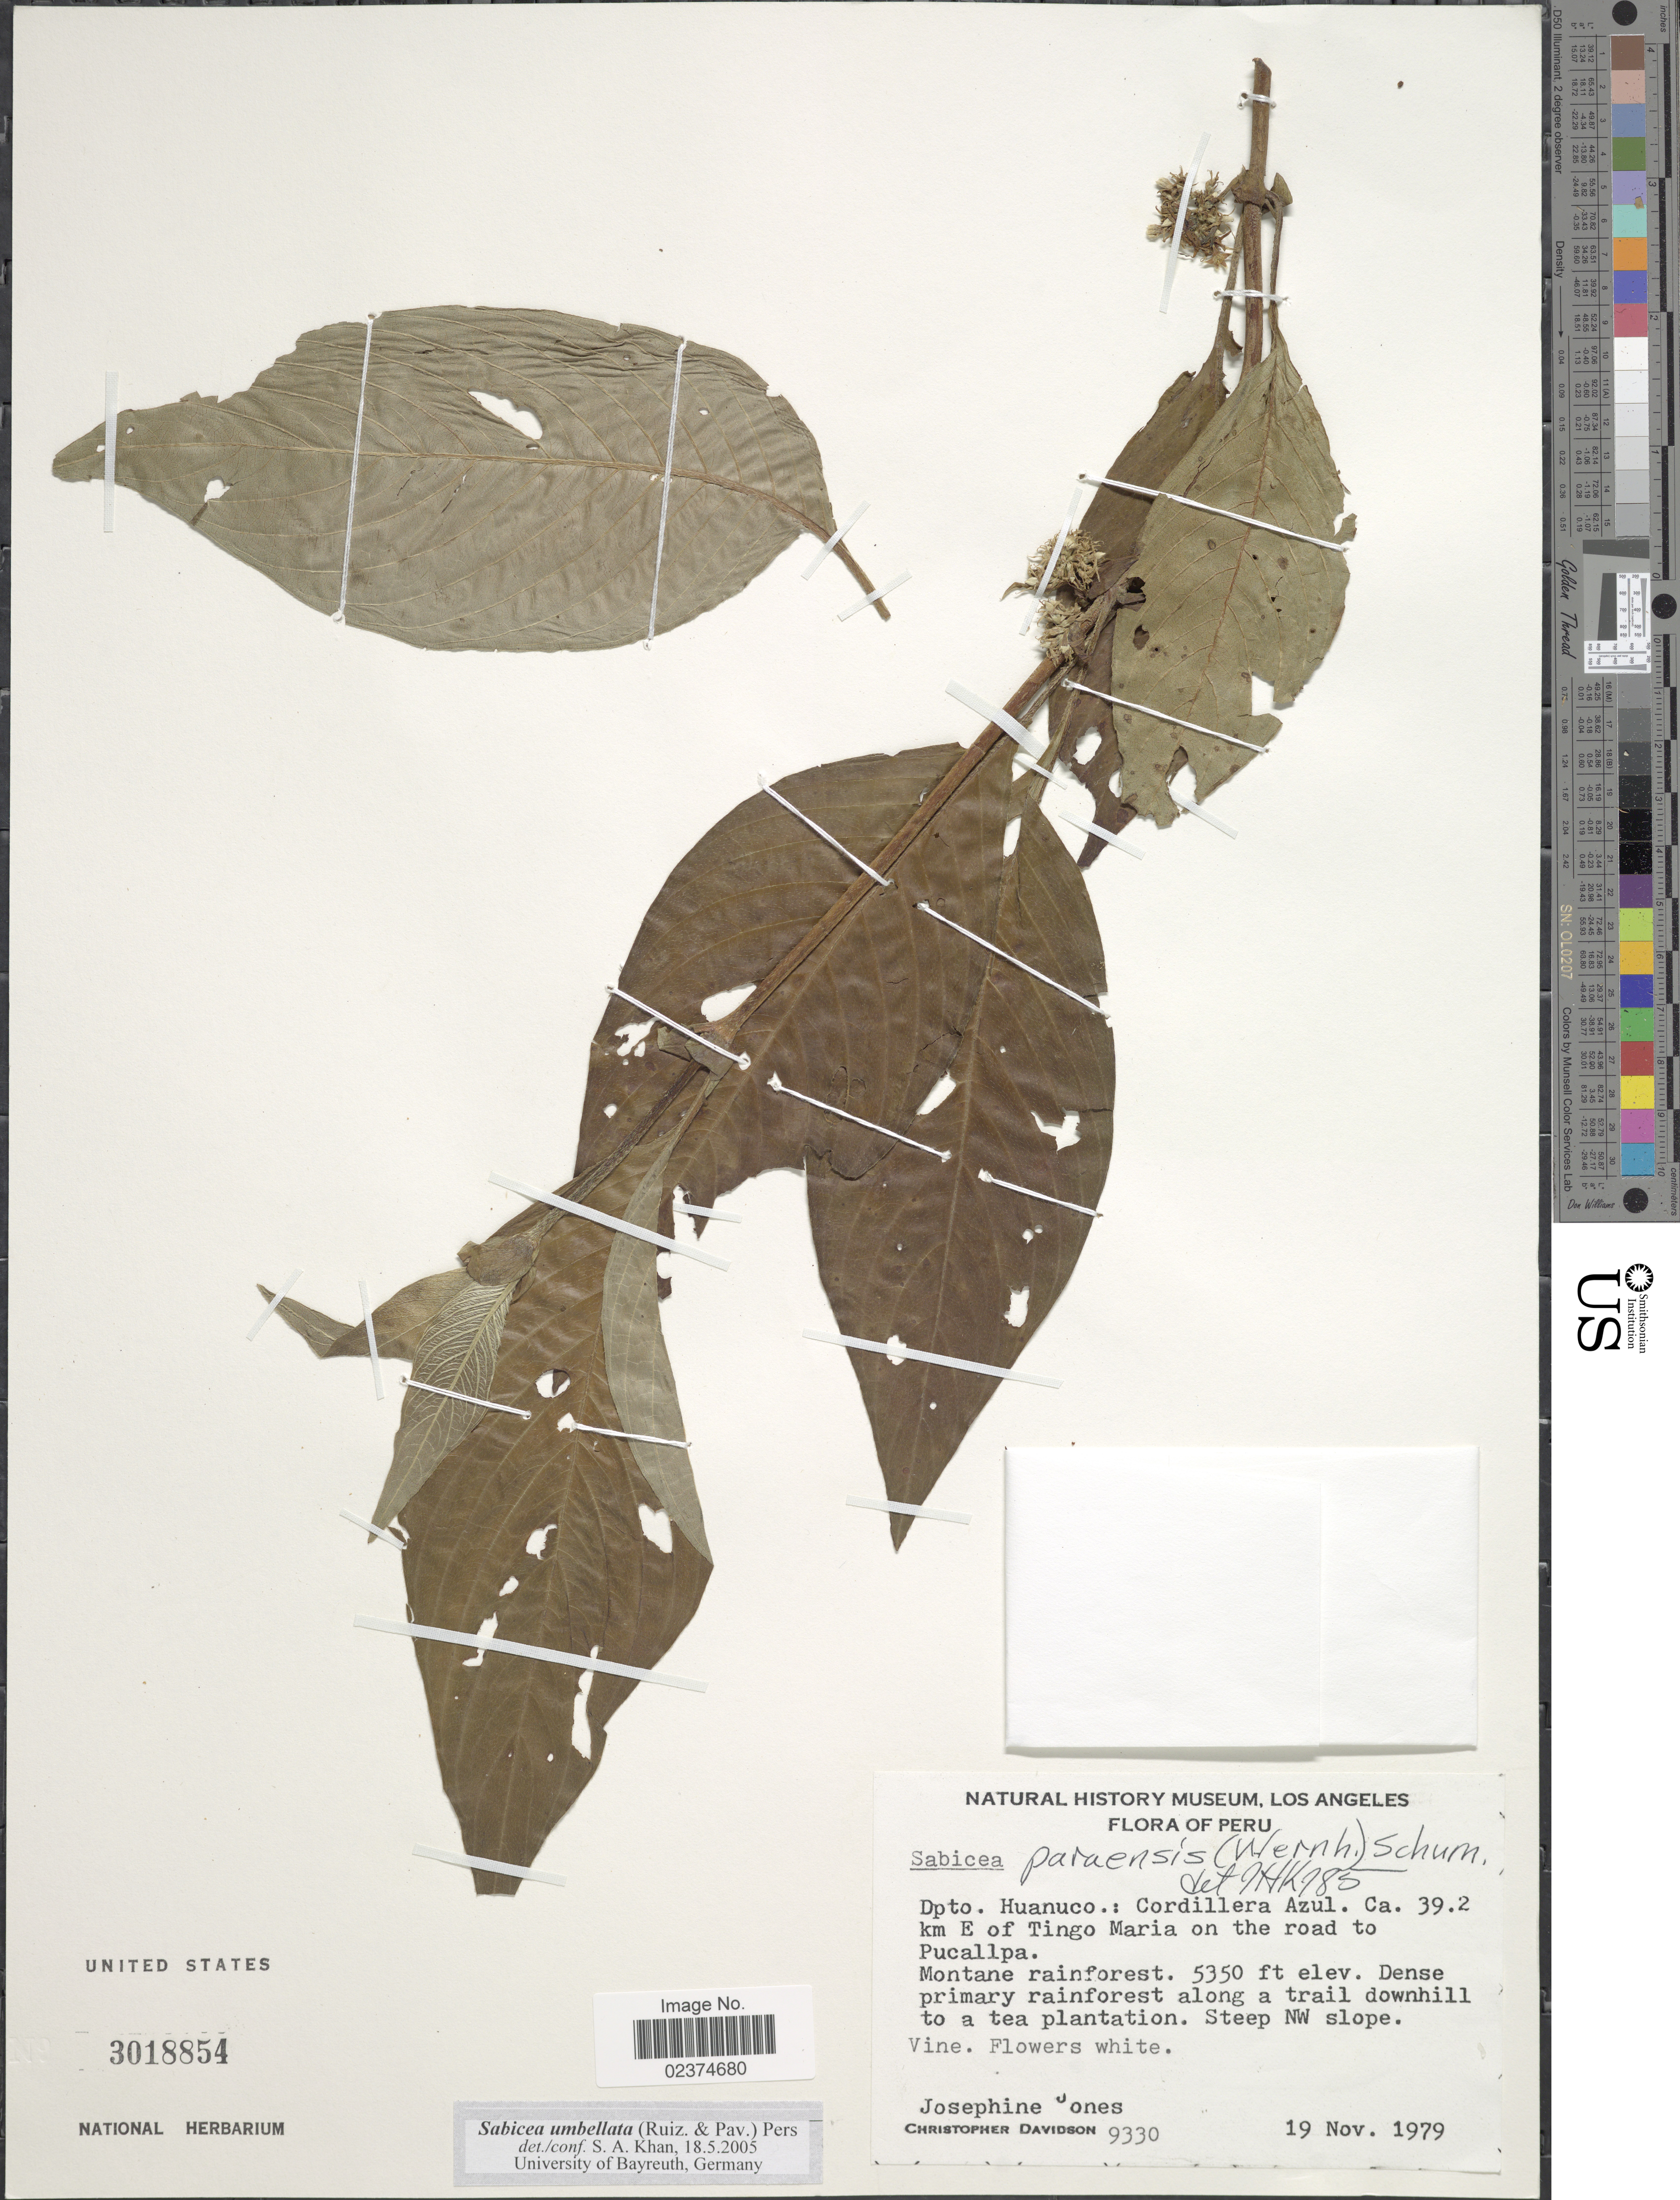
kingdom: Plantae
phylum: Tracheophyta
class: Magnoliopsida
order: Gentianales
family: Rubiaceae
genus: Sabicea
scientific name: Sabicea umbellata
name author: (Ruiz & Pav.) Pers.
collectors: J. Jones & C. Davidson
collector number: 9330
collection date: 1979-11-19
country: Peru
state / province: Huánuco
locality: Cordillera Azul, ca. 39.2 km E of Tingo Maria on the road to Pucallpa, Montane rainforest, dense primary rainforest along a trail downhill to a tea plantation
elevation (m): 1631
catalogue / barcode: US 3018854